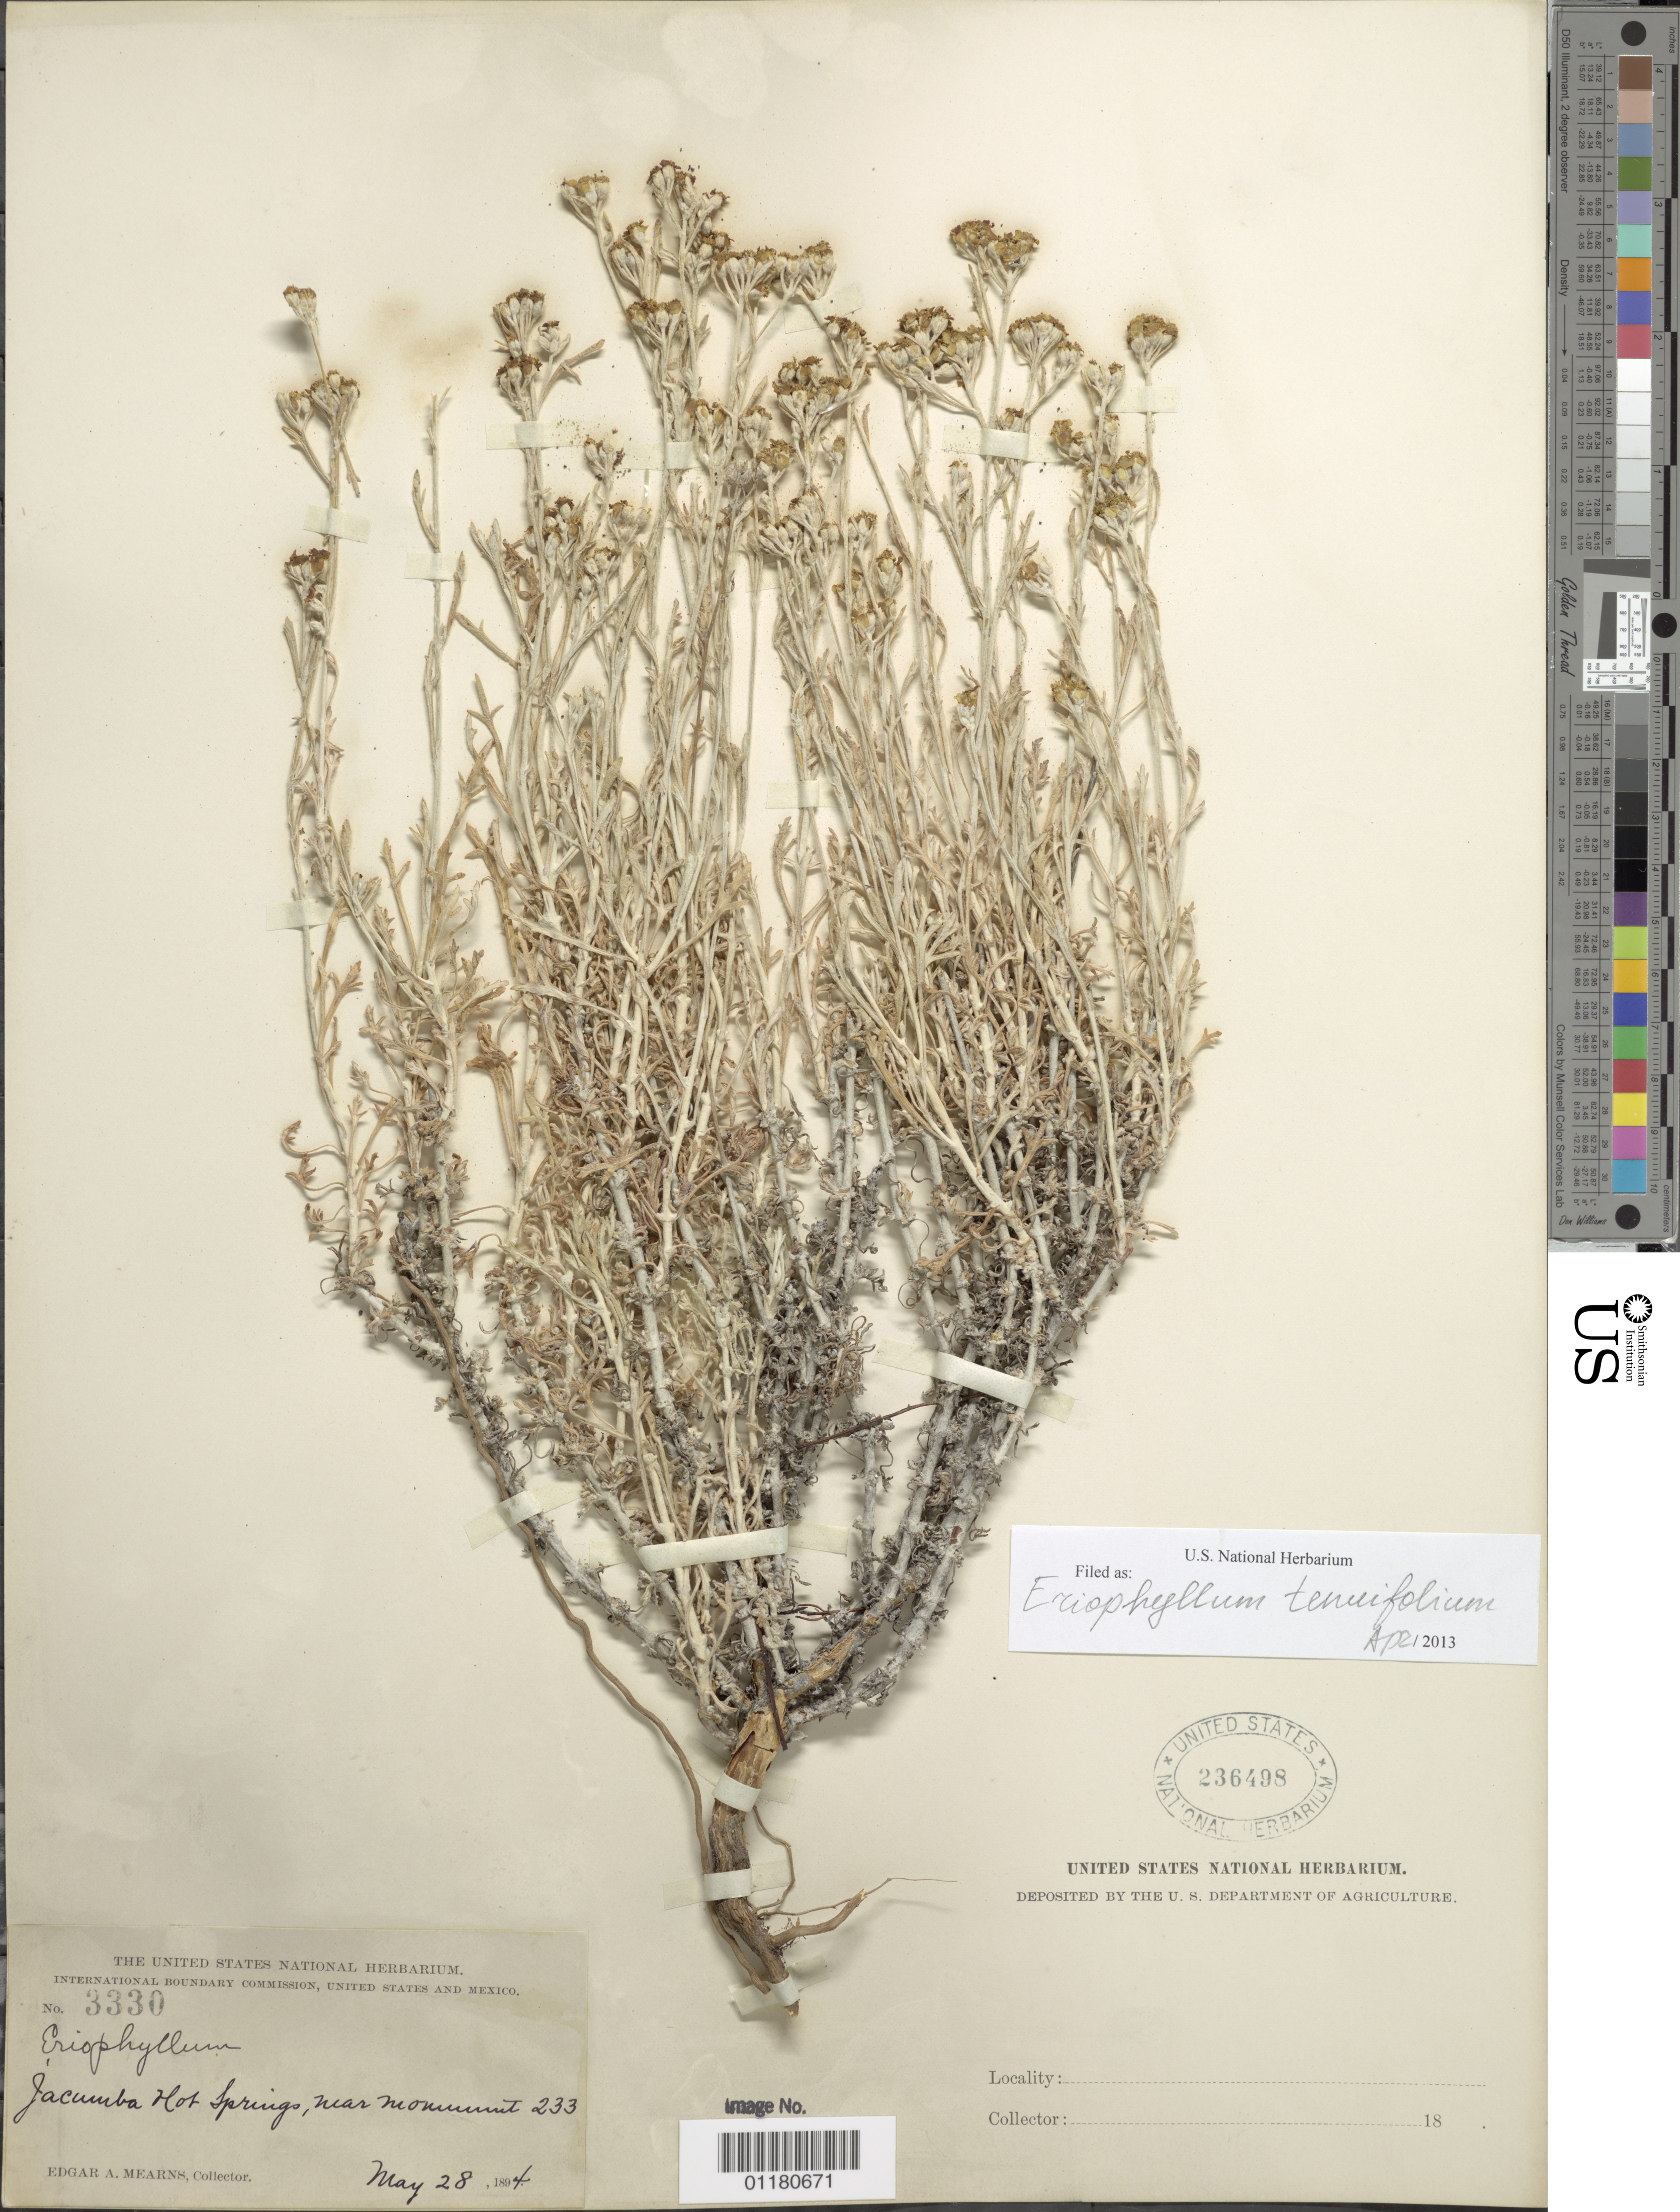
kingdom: Plantae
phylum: Tracheophyta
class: Magnoliopsida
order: Asterales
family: Asteraceae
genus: Eriophyllum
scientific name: Eriophyllum tenuifolium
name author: (DC.) Rydb.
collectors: E. A. Mearns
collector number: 3330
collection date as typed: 28 May 1894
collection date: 1894-05-28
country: United States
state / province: California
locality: Jacumba Hot Springs, near monument no. 233.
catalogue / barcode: US 236498